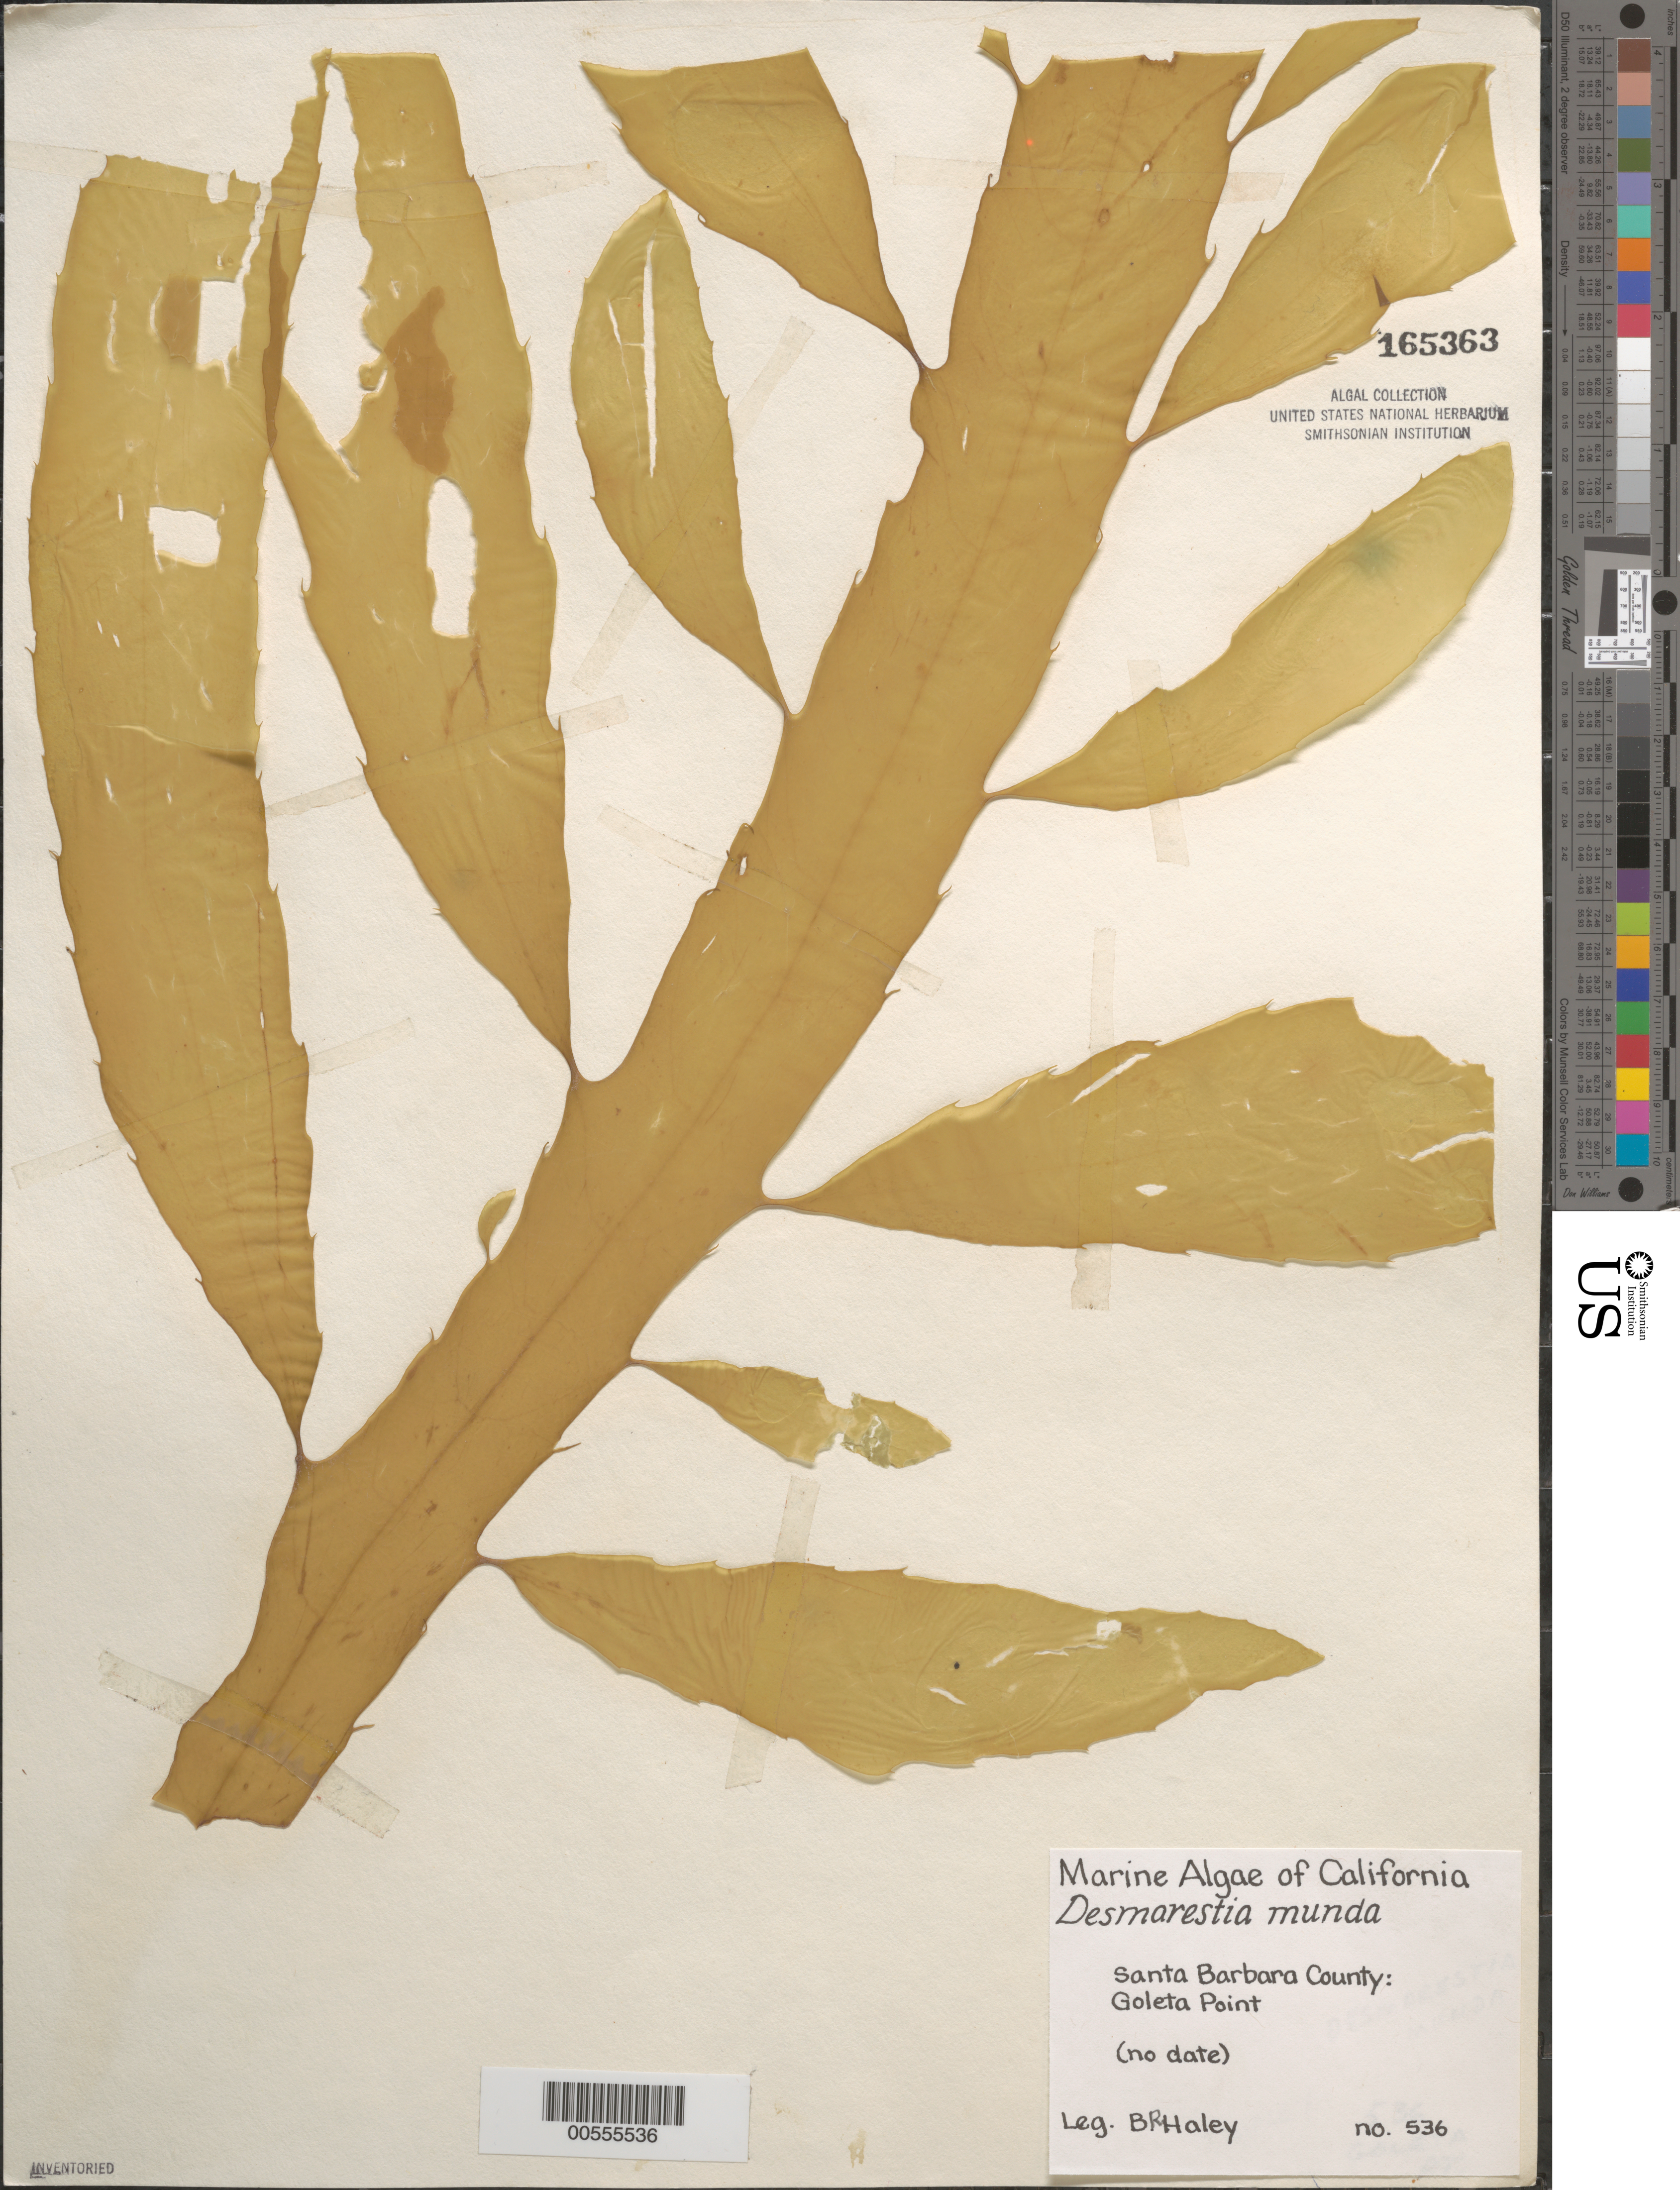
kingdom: Chromista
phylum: Ochrophyta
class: Phaeophyceae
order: Desmarestiales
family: Desmarestiaceae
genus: Desmarestia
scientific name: Desmarestia munda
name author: Setch. & N.L. Gardner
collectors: B. Haley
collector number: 536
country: United States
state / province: California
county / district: Santa Barbara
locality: Goleta Point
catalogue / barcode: US 165363